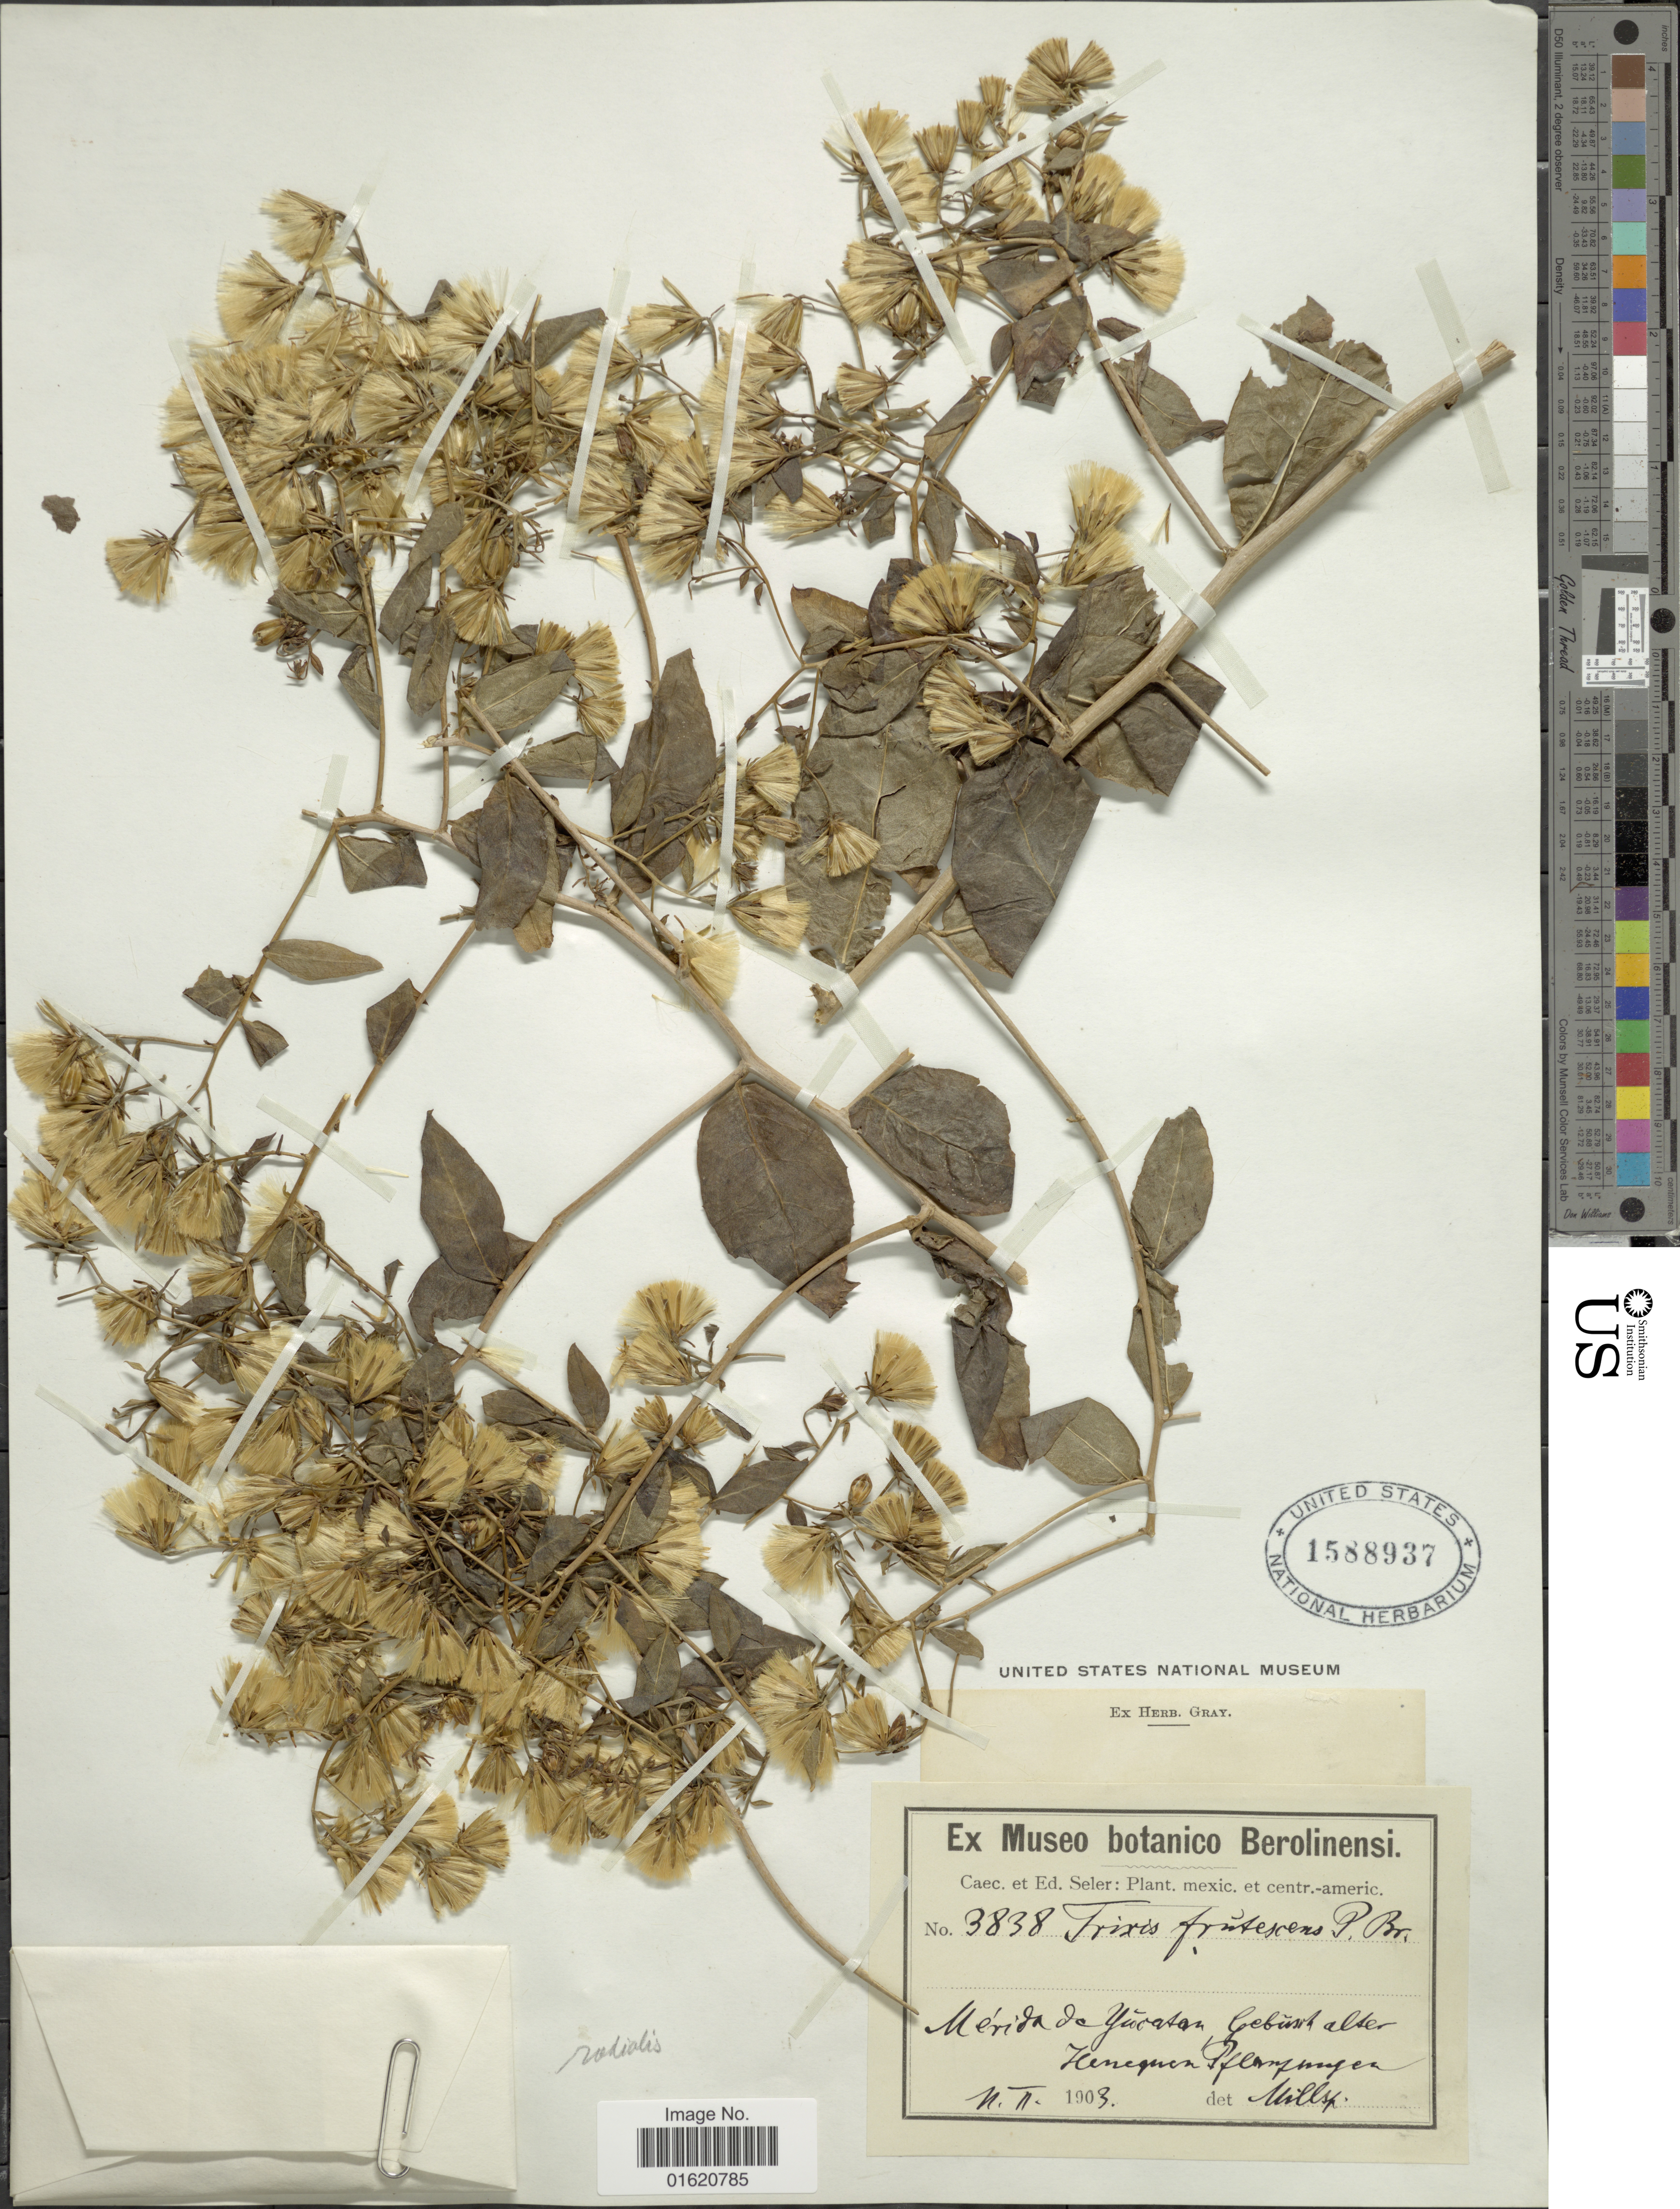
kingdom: Plantae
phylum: Tracheophyta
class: Magnoliopsida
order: Asterales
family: Asteraceae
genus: Trixis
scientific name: Trixis inula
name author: Crantz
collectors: ex Caec. et Ed Seler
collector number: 3838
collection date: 1903-02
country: Mexico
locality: Mérida de Yucatan, Gebusch alter Henequen Pflanzungen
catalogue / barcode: US 1588937